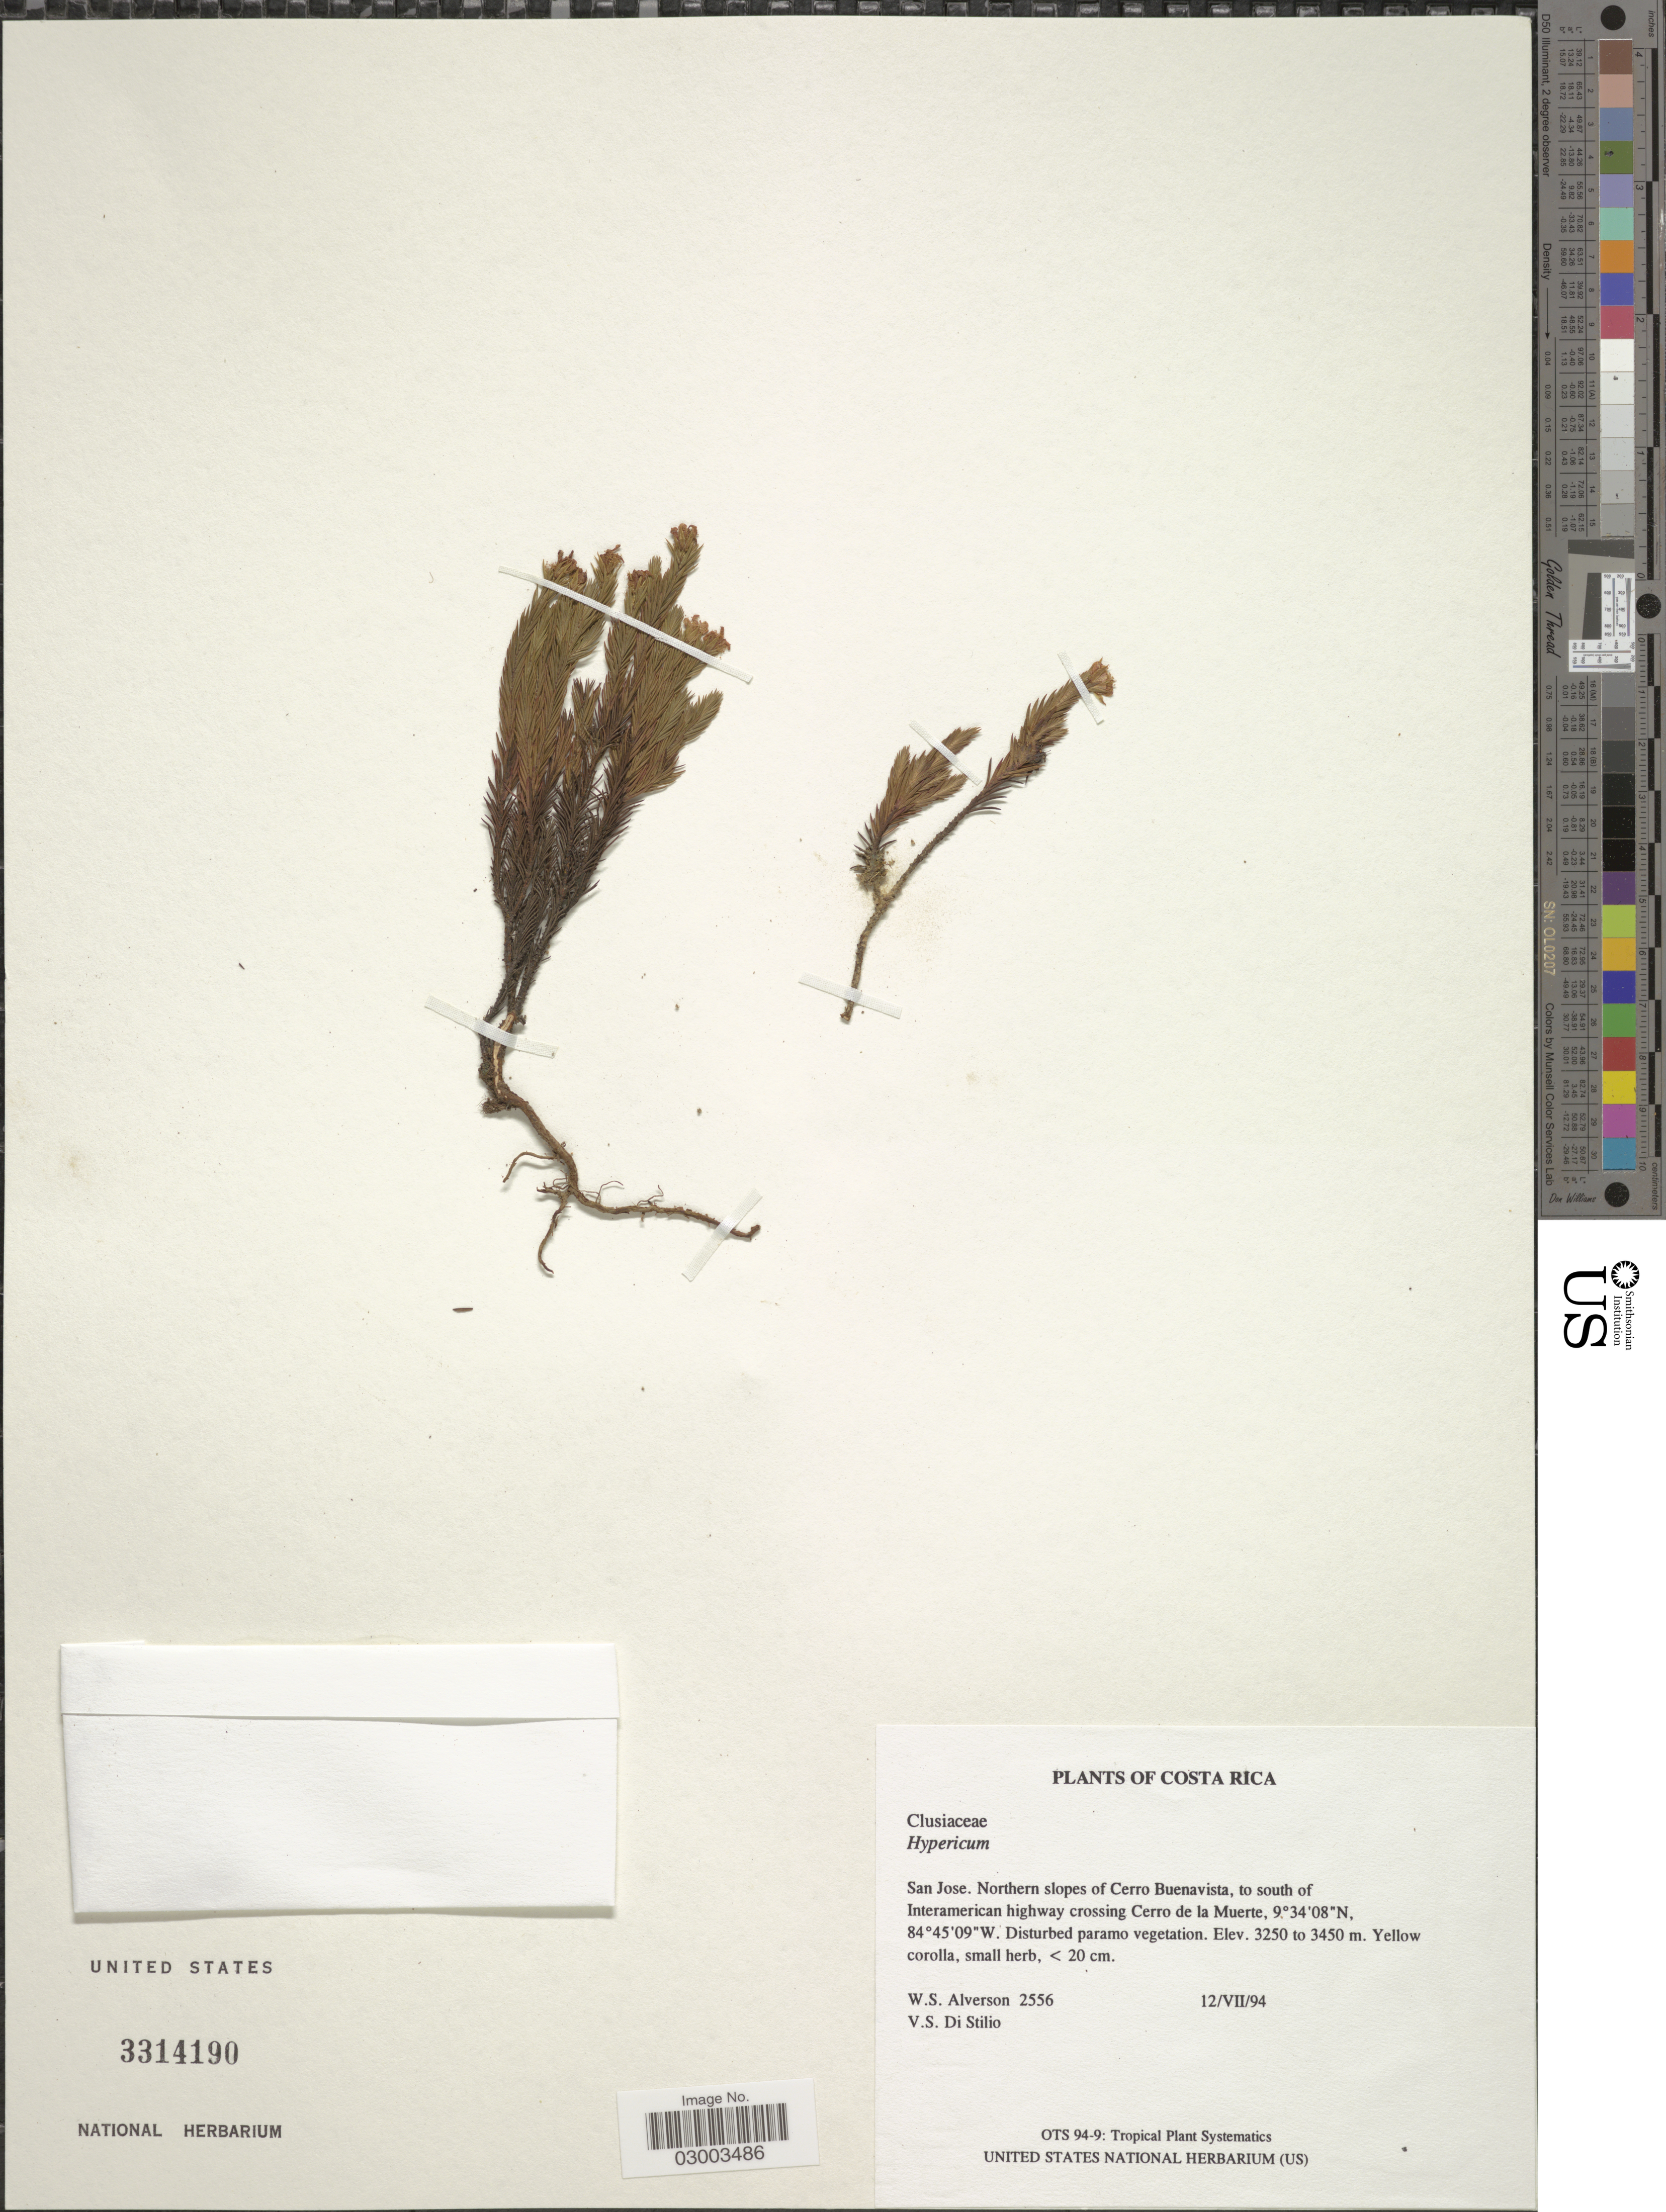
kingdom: Plantae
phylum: Tracheophyta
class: Magnoliopsida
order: Malpighiales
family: Hypericaceae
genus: Hypericum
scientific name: Hypericum sp.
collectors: W. S. Alverson & V. Di Stilio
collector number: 2556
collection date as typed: Transcribed d/m/y: 12/7/94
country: Costa Rica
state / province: San José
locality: Northern slopes of Cerro Buenavista, to south of Interamerican highway crossing Cerro de la Muerte.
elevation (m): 3250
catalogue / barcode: US 3314190